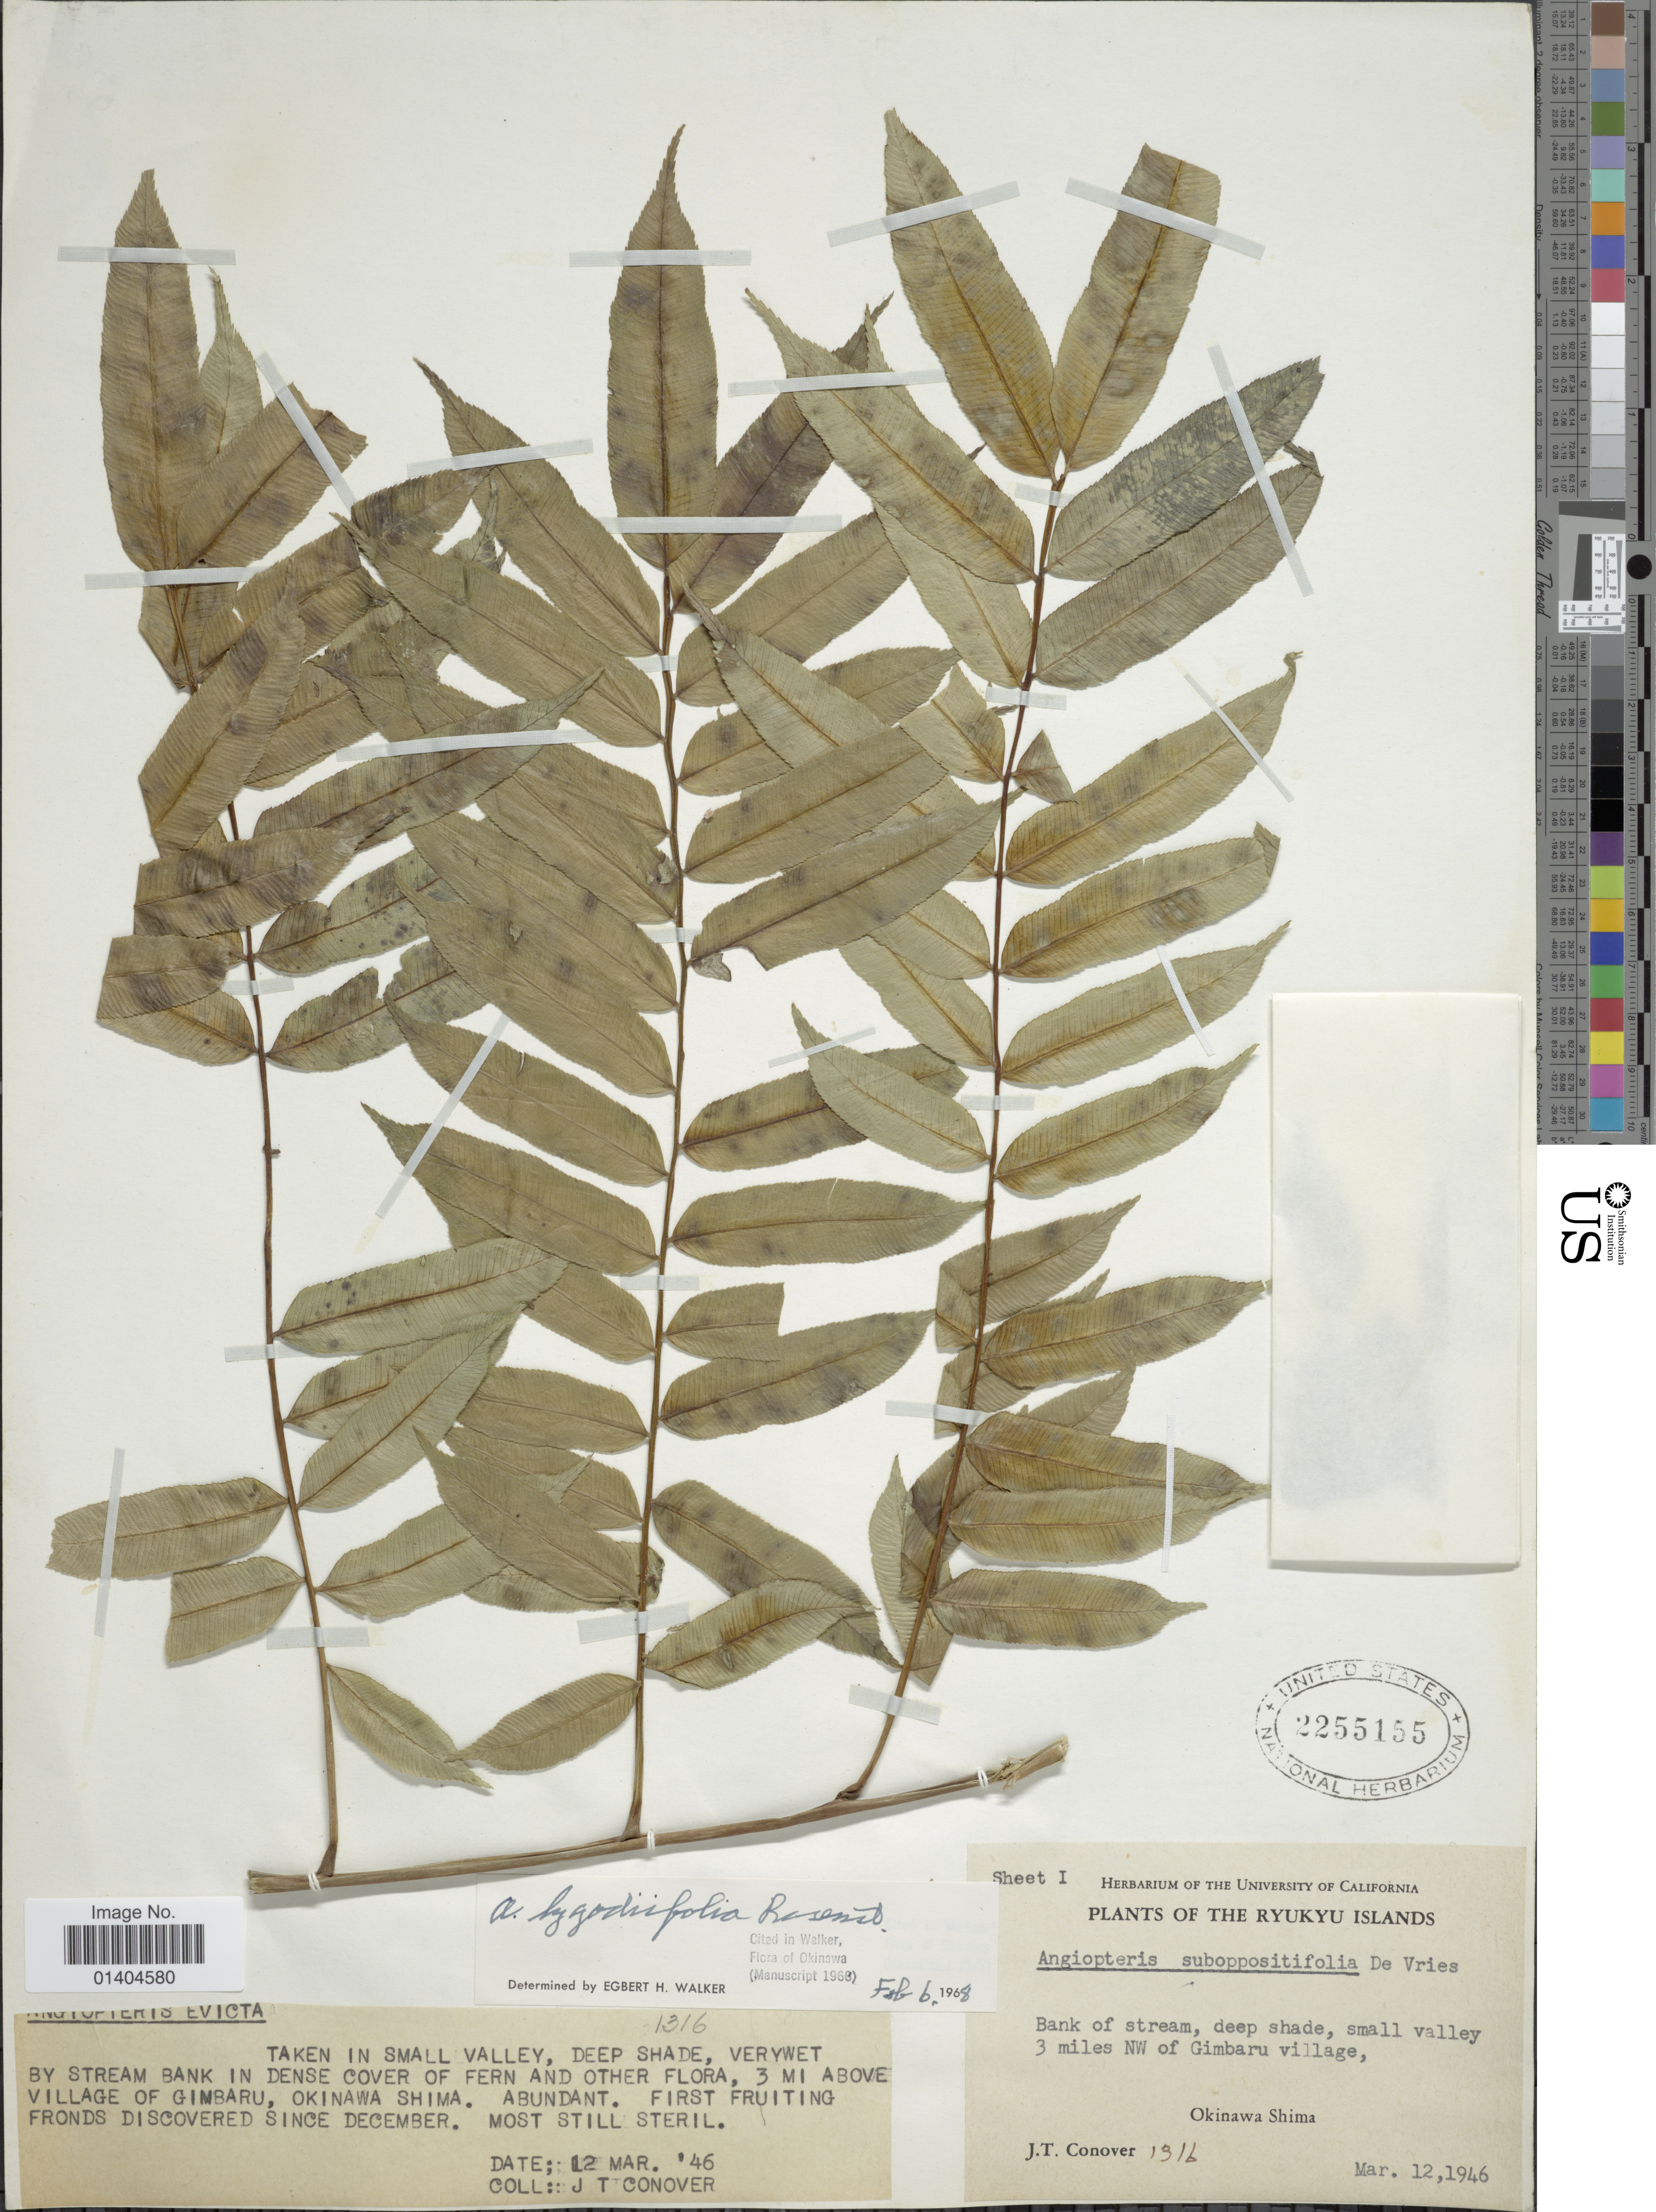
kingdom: Plantae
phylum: Tracheophyta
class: Polypodiopsida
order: Marattiales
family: Marattiaceae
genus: Angiopteris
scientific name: Angiopteris lygodiifolia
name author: Rosenst.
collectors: J. T. Conover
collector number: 1316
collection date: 1946-03-12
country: Japan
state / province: Okinawa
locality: The Ryukyu Islands. Small valley 3 miles NW of Gimbaru village, Okinawa Shima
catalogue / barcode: US 2255155